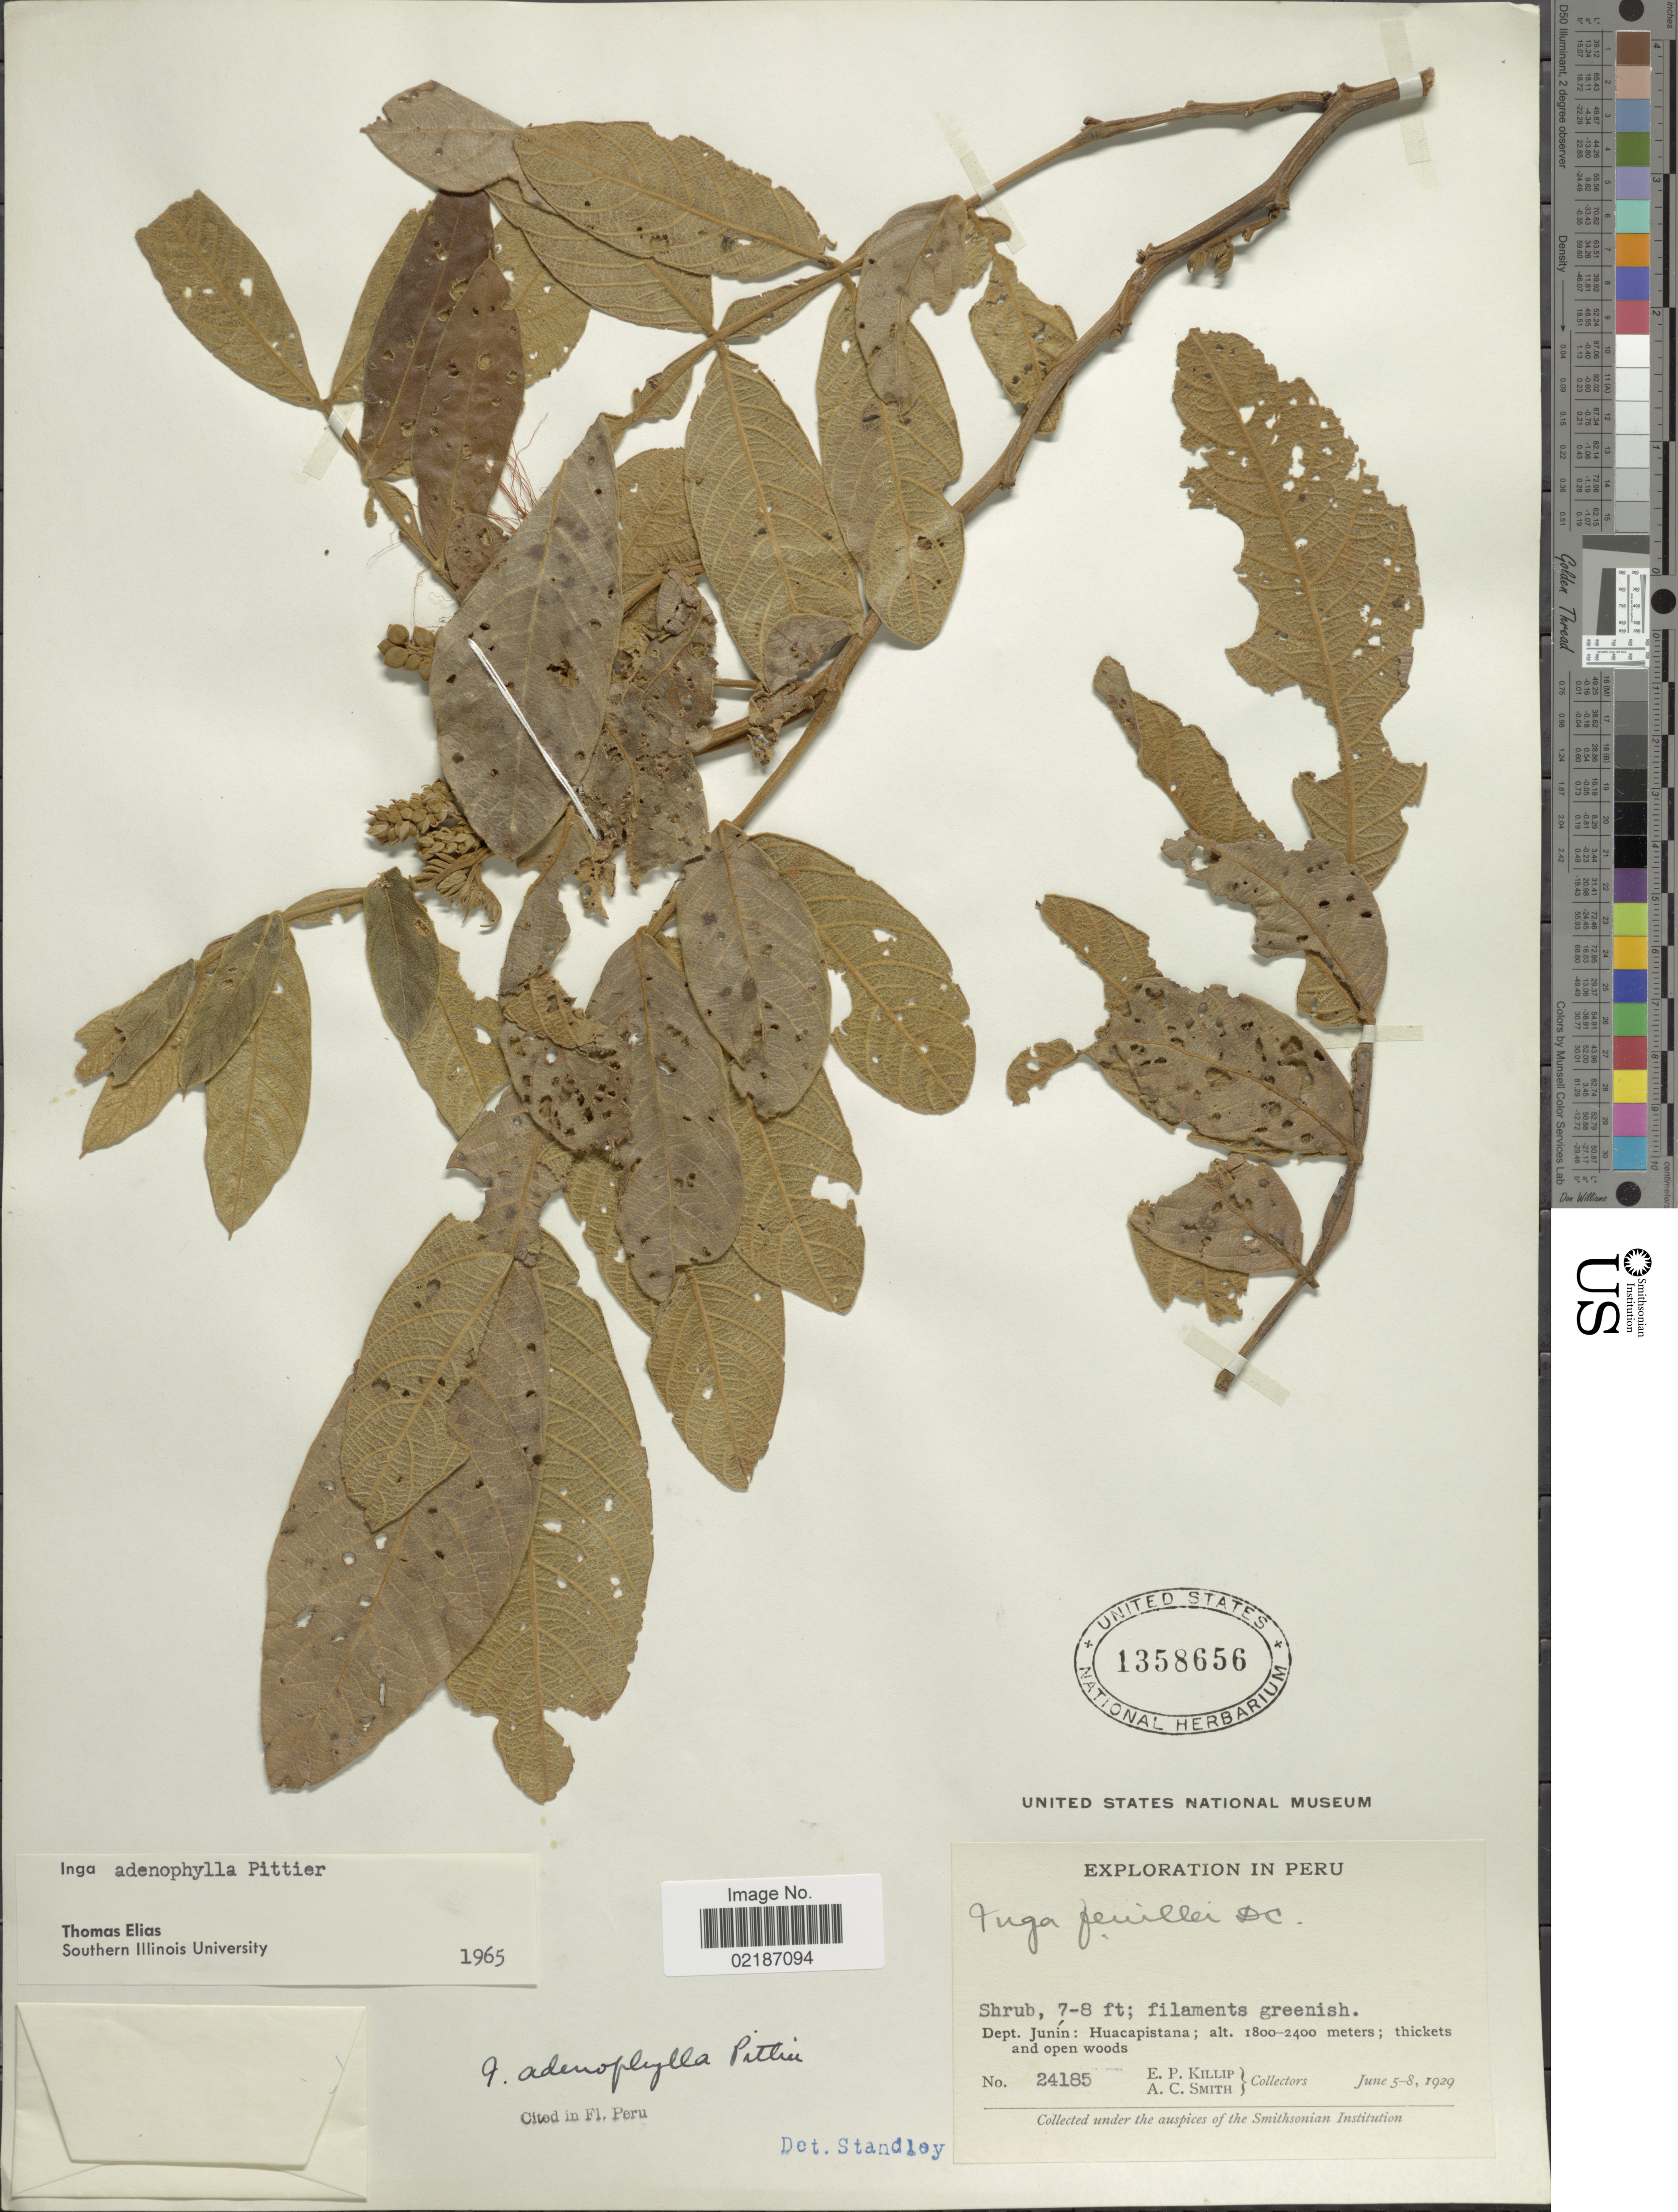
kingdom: Plantae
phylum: Tracheophyta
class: Magnoliopsida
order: Fabales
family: Fabaceae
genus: Inga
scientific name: Inga adenophylla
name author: Pittier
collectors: E. P. Killip & A. C. Smith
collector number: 24185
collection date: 1929-06-05/1929-06-08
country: Peru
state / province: Junín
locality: Huacapistana; thickets and open woods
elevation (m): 1800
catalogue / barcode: US 1358656